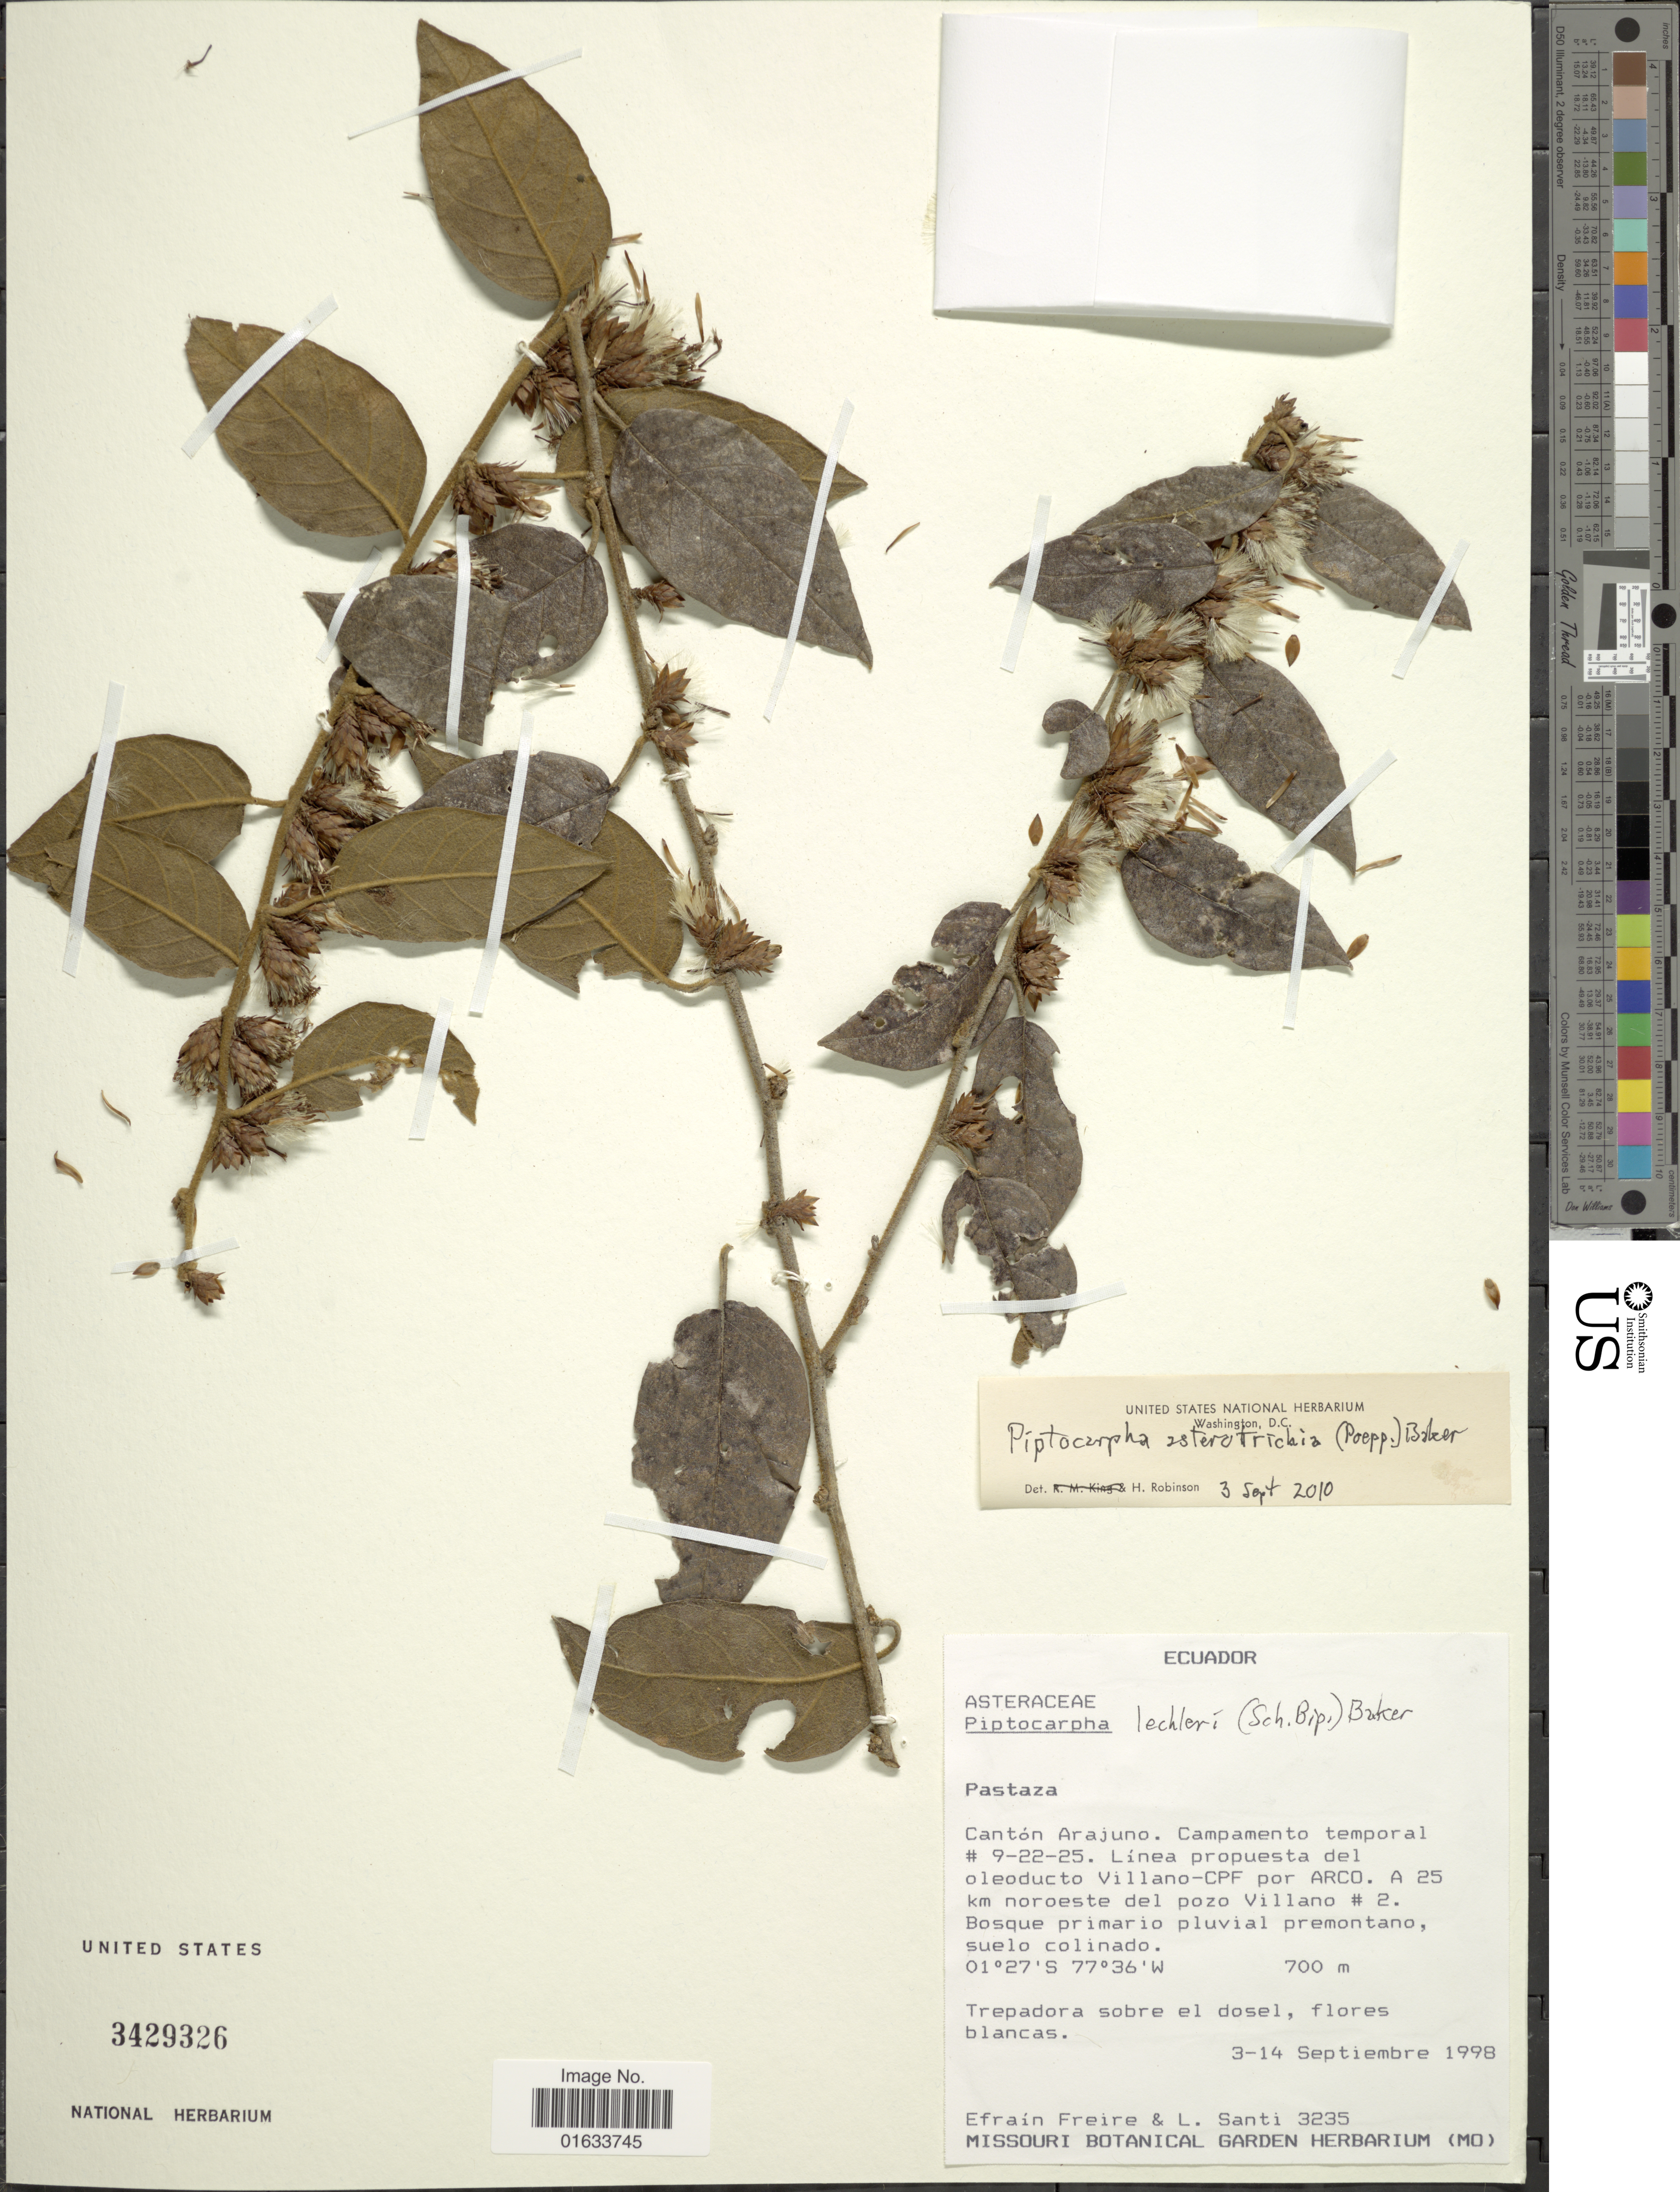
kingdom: Plantae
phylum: Tracheophyta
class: Magnoliopsida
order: Asterales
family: Asteraceae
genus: Piptocarpha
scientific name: Piptocarpha asterotrichia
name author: (Poepp.) Baker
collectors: E. Freire & L. Santi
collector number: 3235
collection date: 1998-09-03/1998-09-14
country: Ecuador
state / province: Pastaza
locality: Pastaza. Cantón Arajuno. Campamento temporal # 9-22-25. Línea propuesta del oleoducto Villano-CPF por ARCO. A 25 km noroeste del pozo Villano # 2.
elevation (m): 700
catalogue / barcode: US 3429326